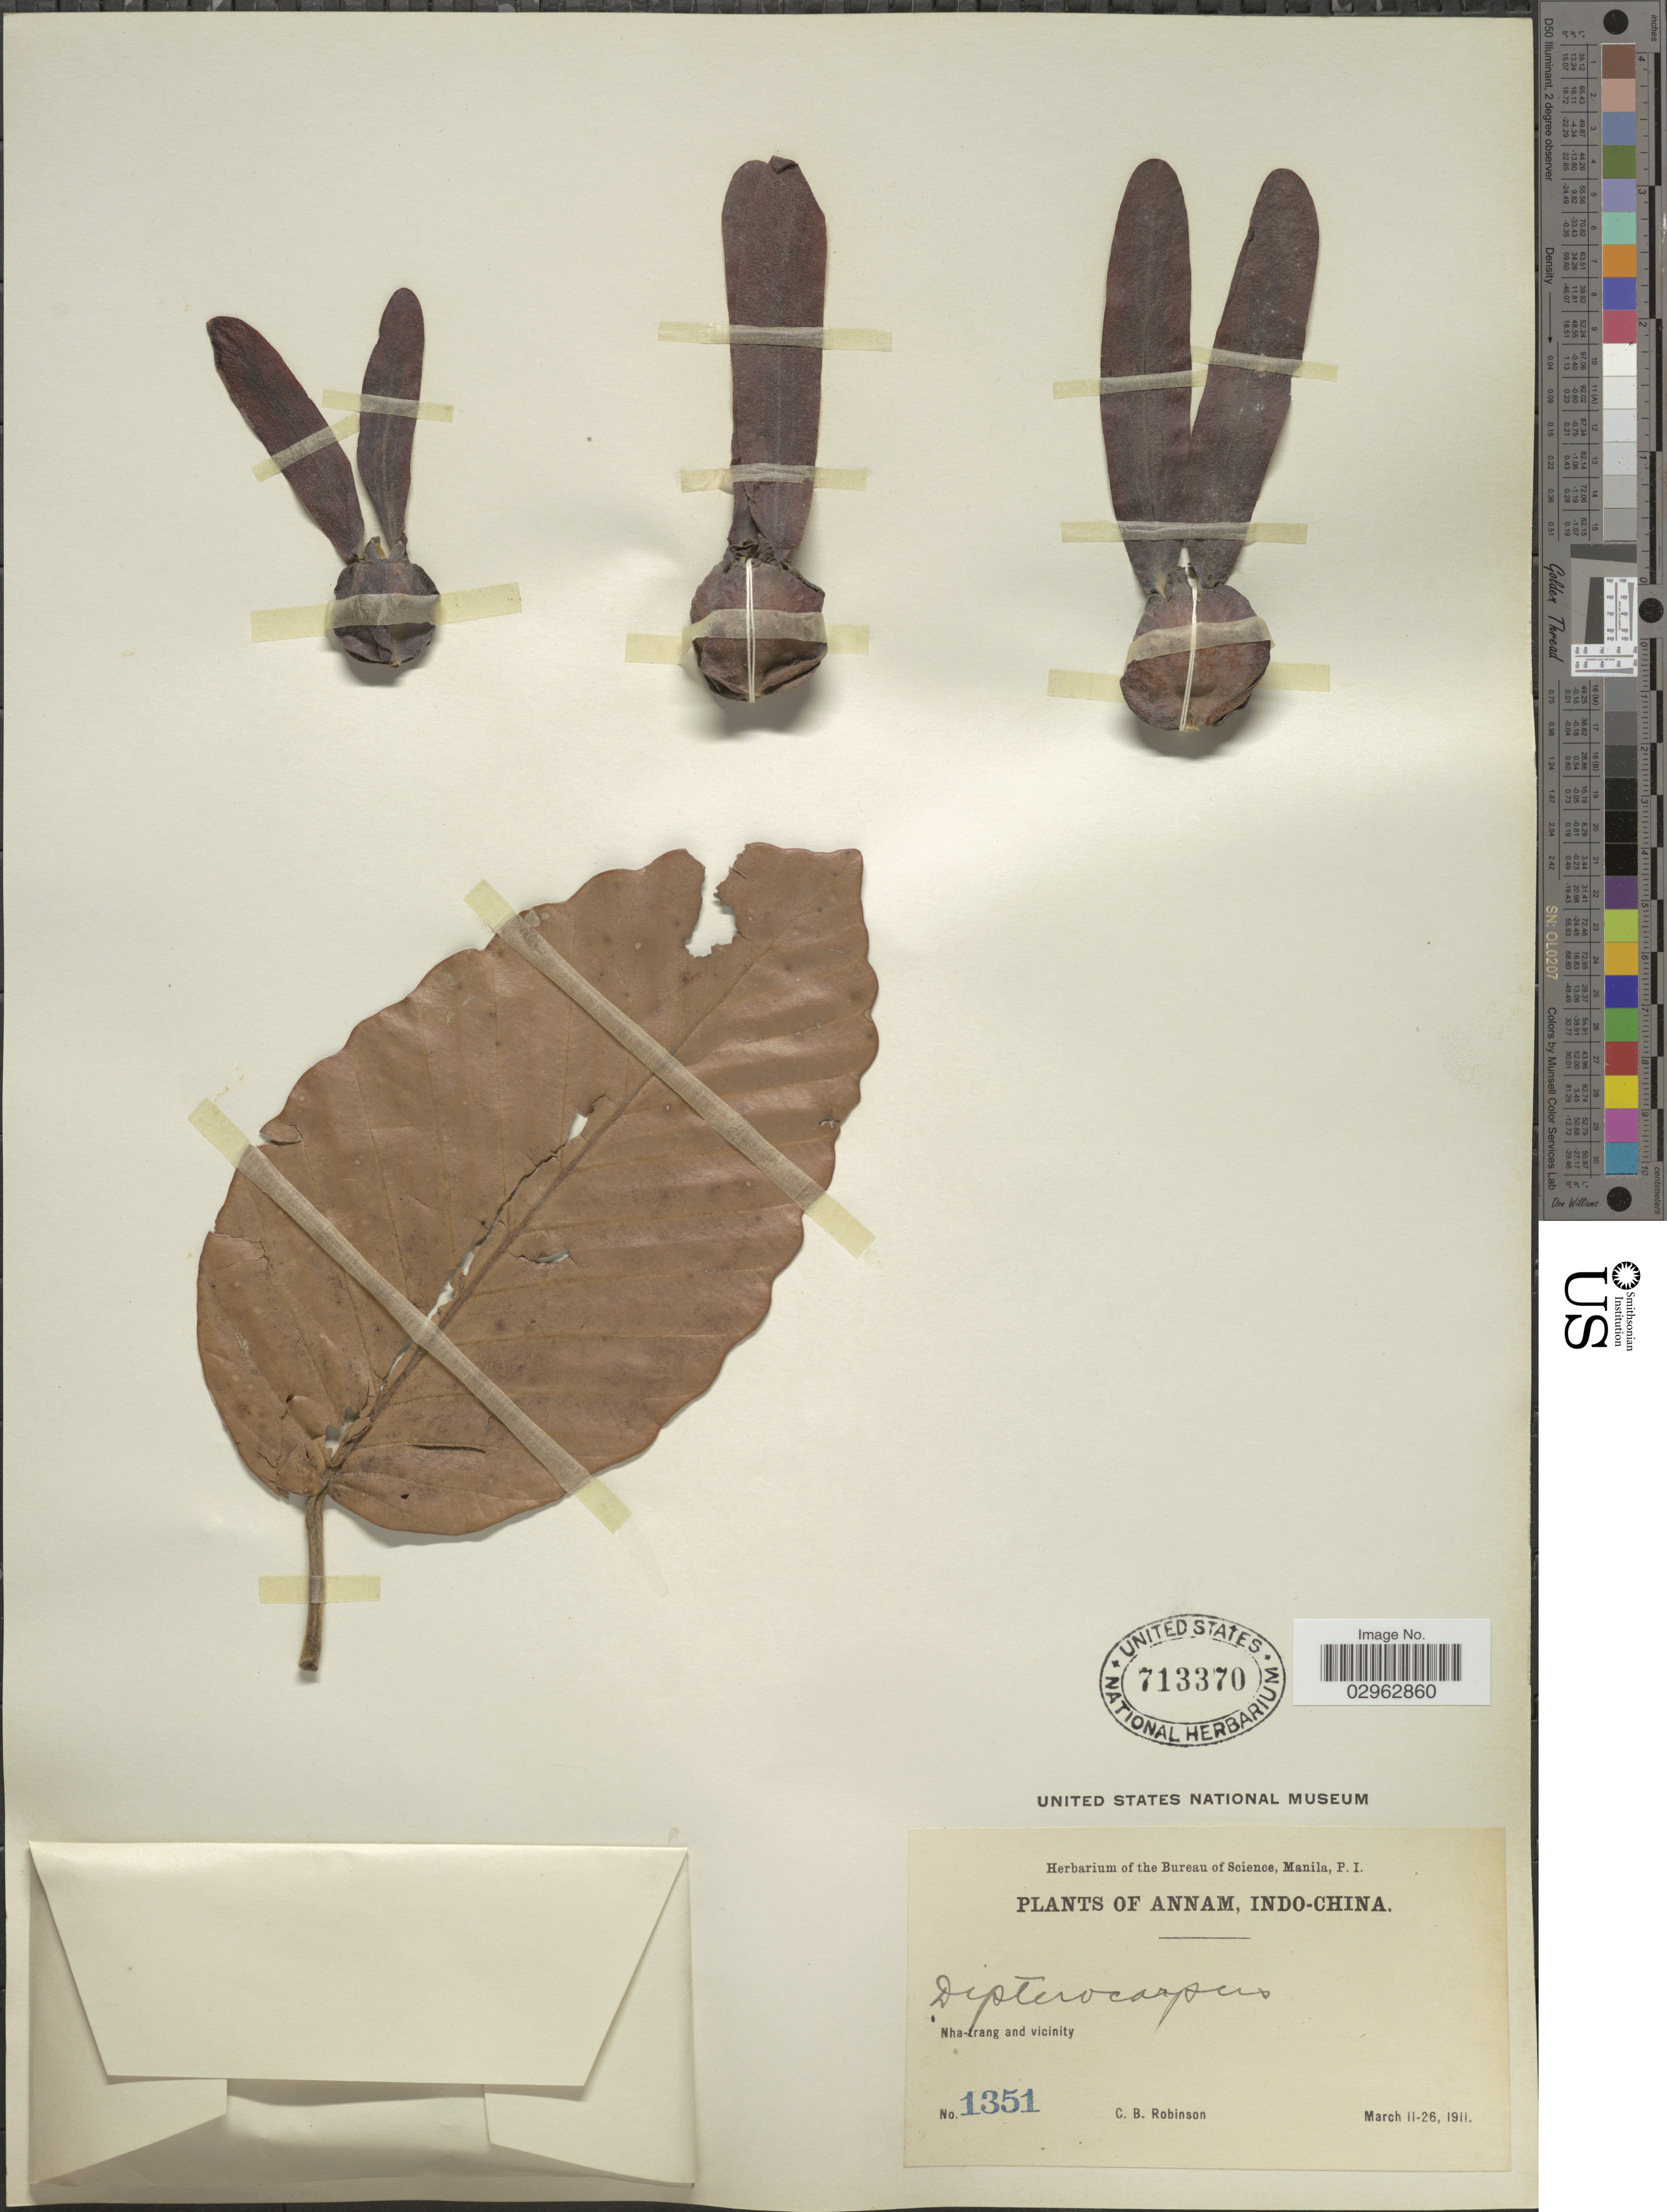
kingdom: Plantae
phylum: Tracheophyta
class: Magnoliopsida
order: Malvales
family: Dipterocarpaceae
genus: Dipterocarpus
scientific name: Dipterocarpus alatus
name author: Roxb.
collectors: C. Robinson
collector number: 1351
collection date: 1911-03-11/1911-03-26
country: Vietnam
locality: Annam, Indo-China. Nha-trang and vicinity.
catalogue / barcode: US 713370